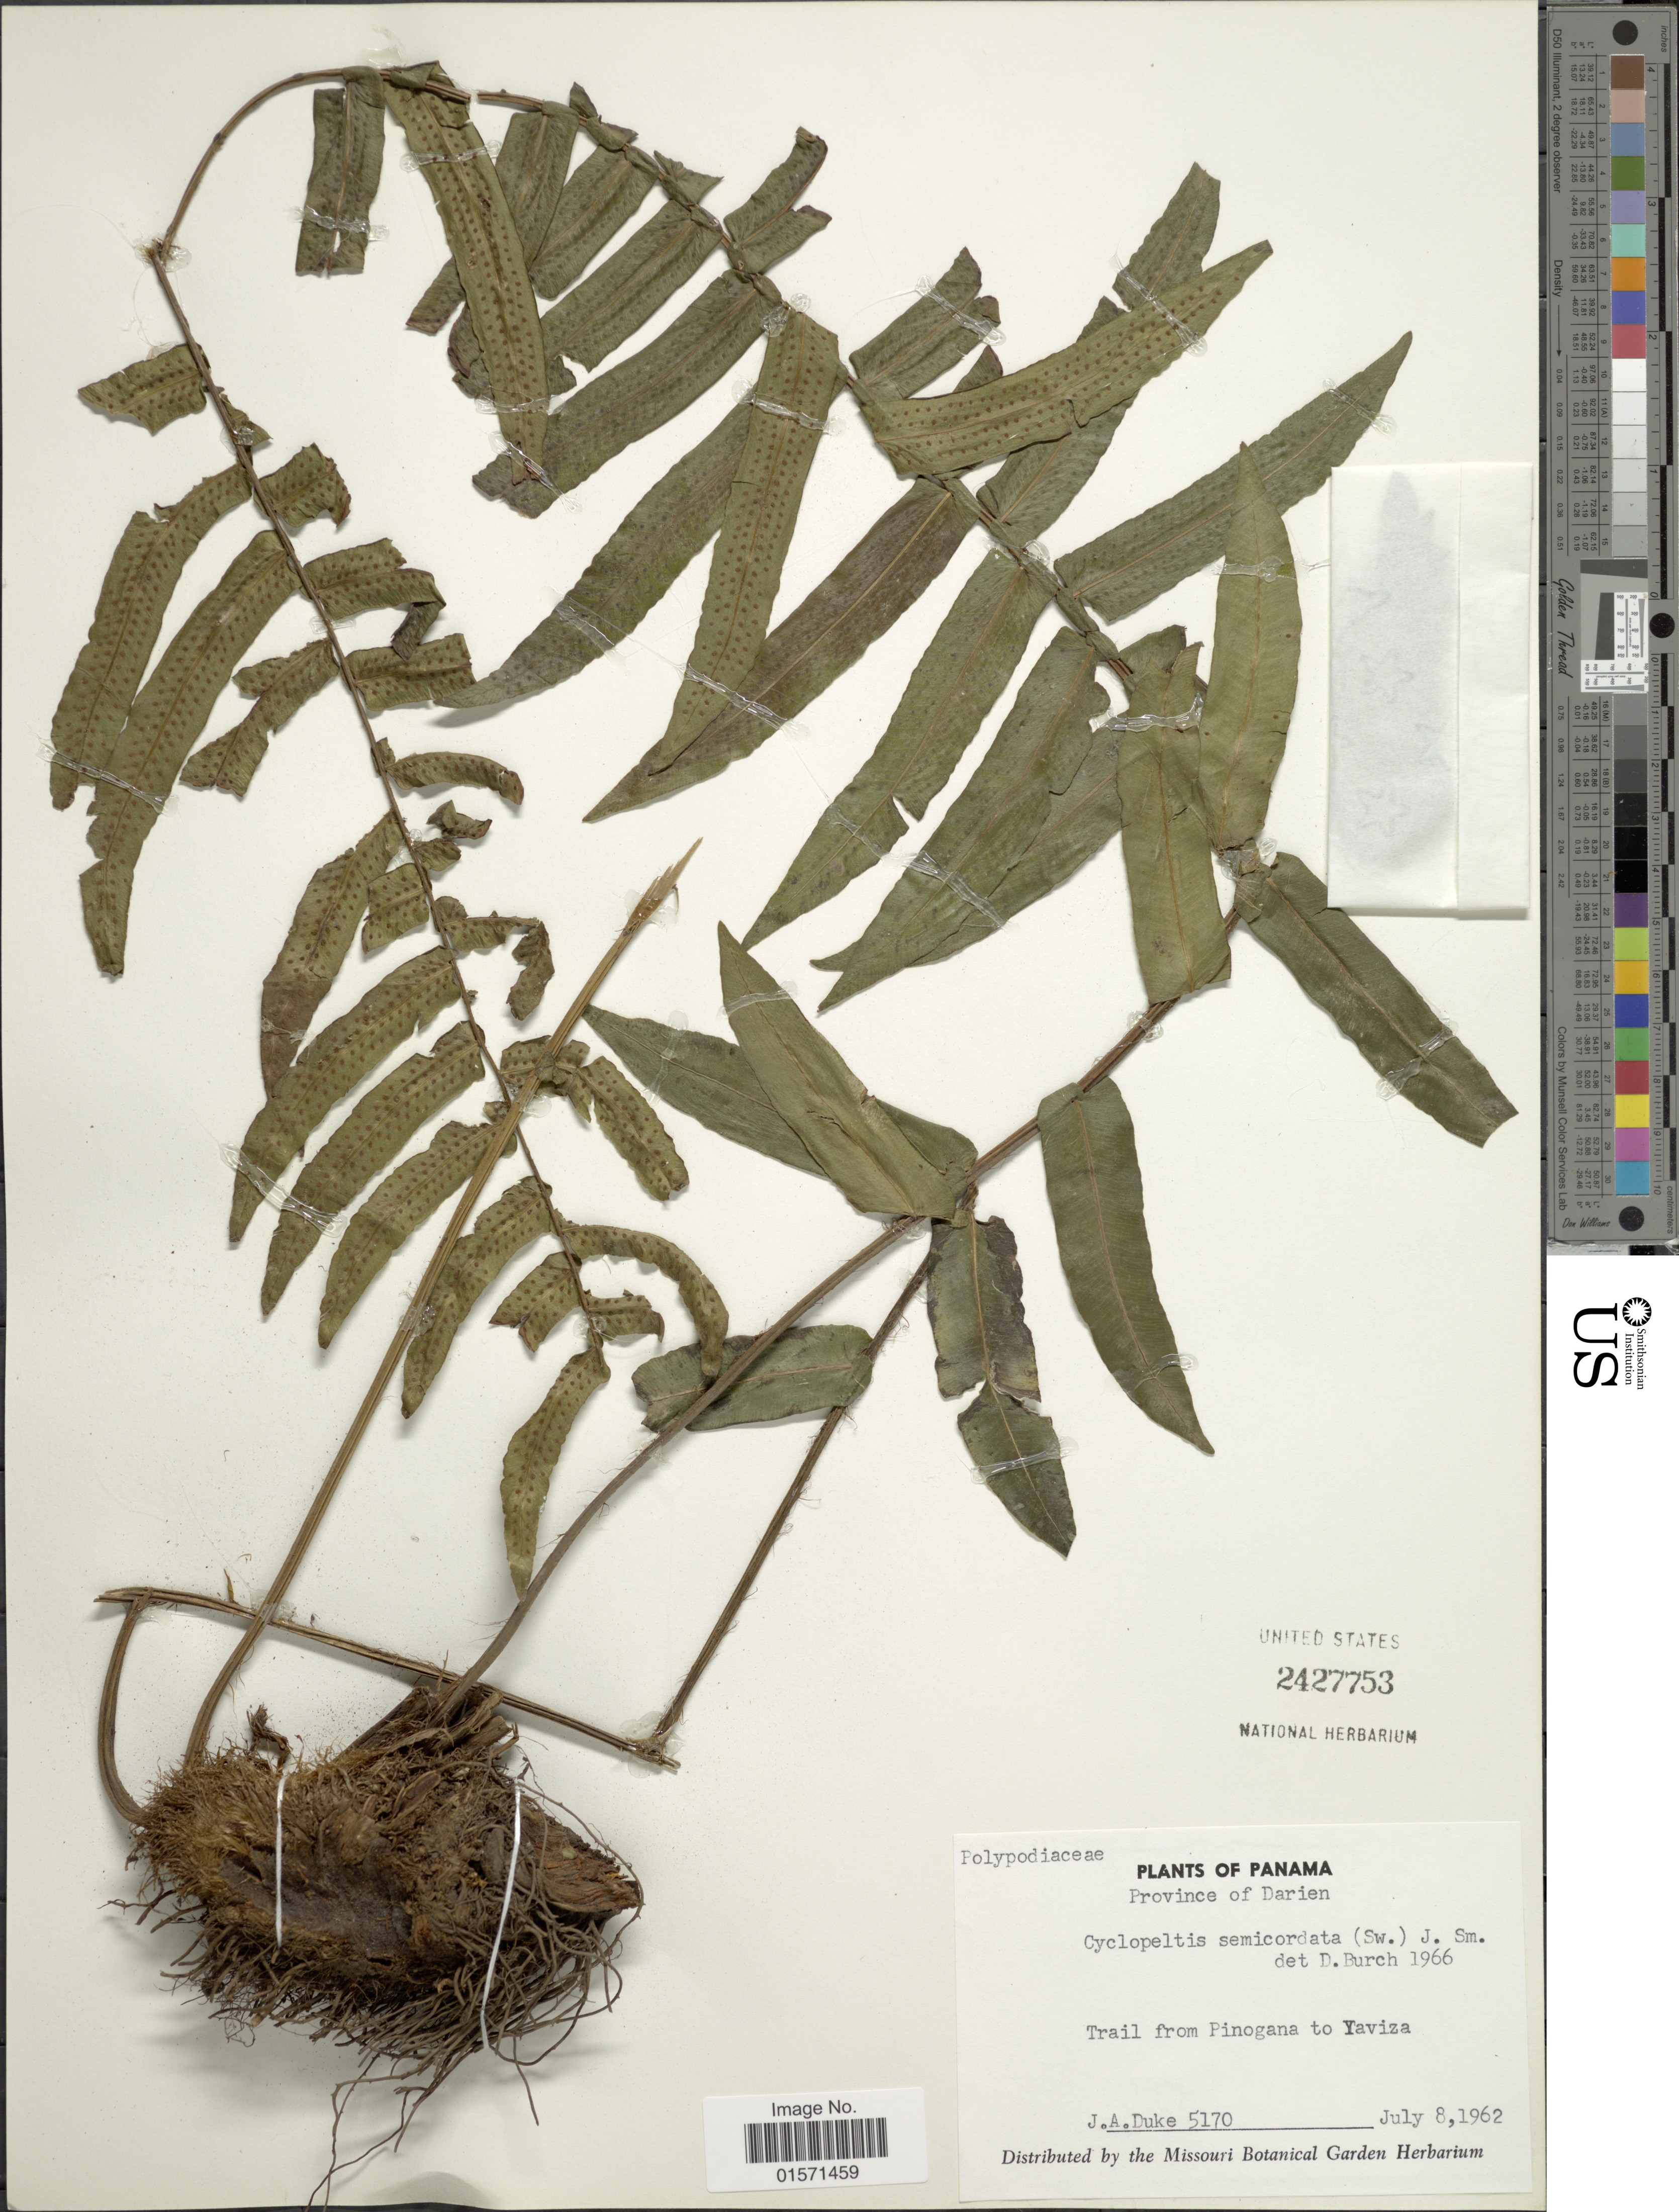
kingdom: Plantae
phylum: Tracheophyta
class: Polypodiopsida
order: Polypodiales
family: Lomariopsidaceae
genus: Cyclopeltis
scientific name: Cyclopeltis semicordata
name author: (Sw.) J. Sm.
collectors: J. A. Duke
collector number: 5170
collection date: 1962-07-08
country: Panama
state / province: Darién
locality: Province of Darien. Trail from Pinogana to Yaviza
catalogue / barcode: US 2427753